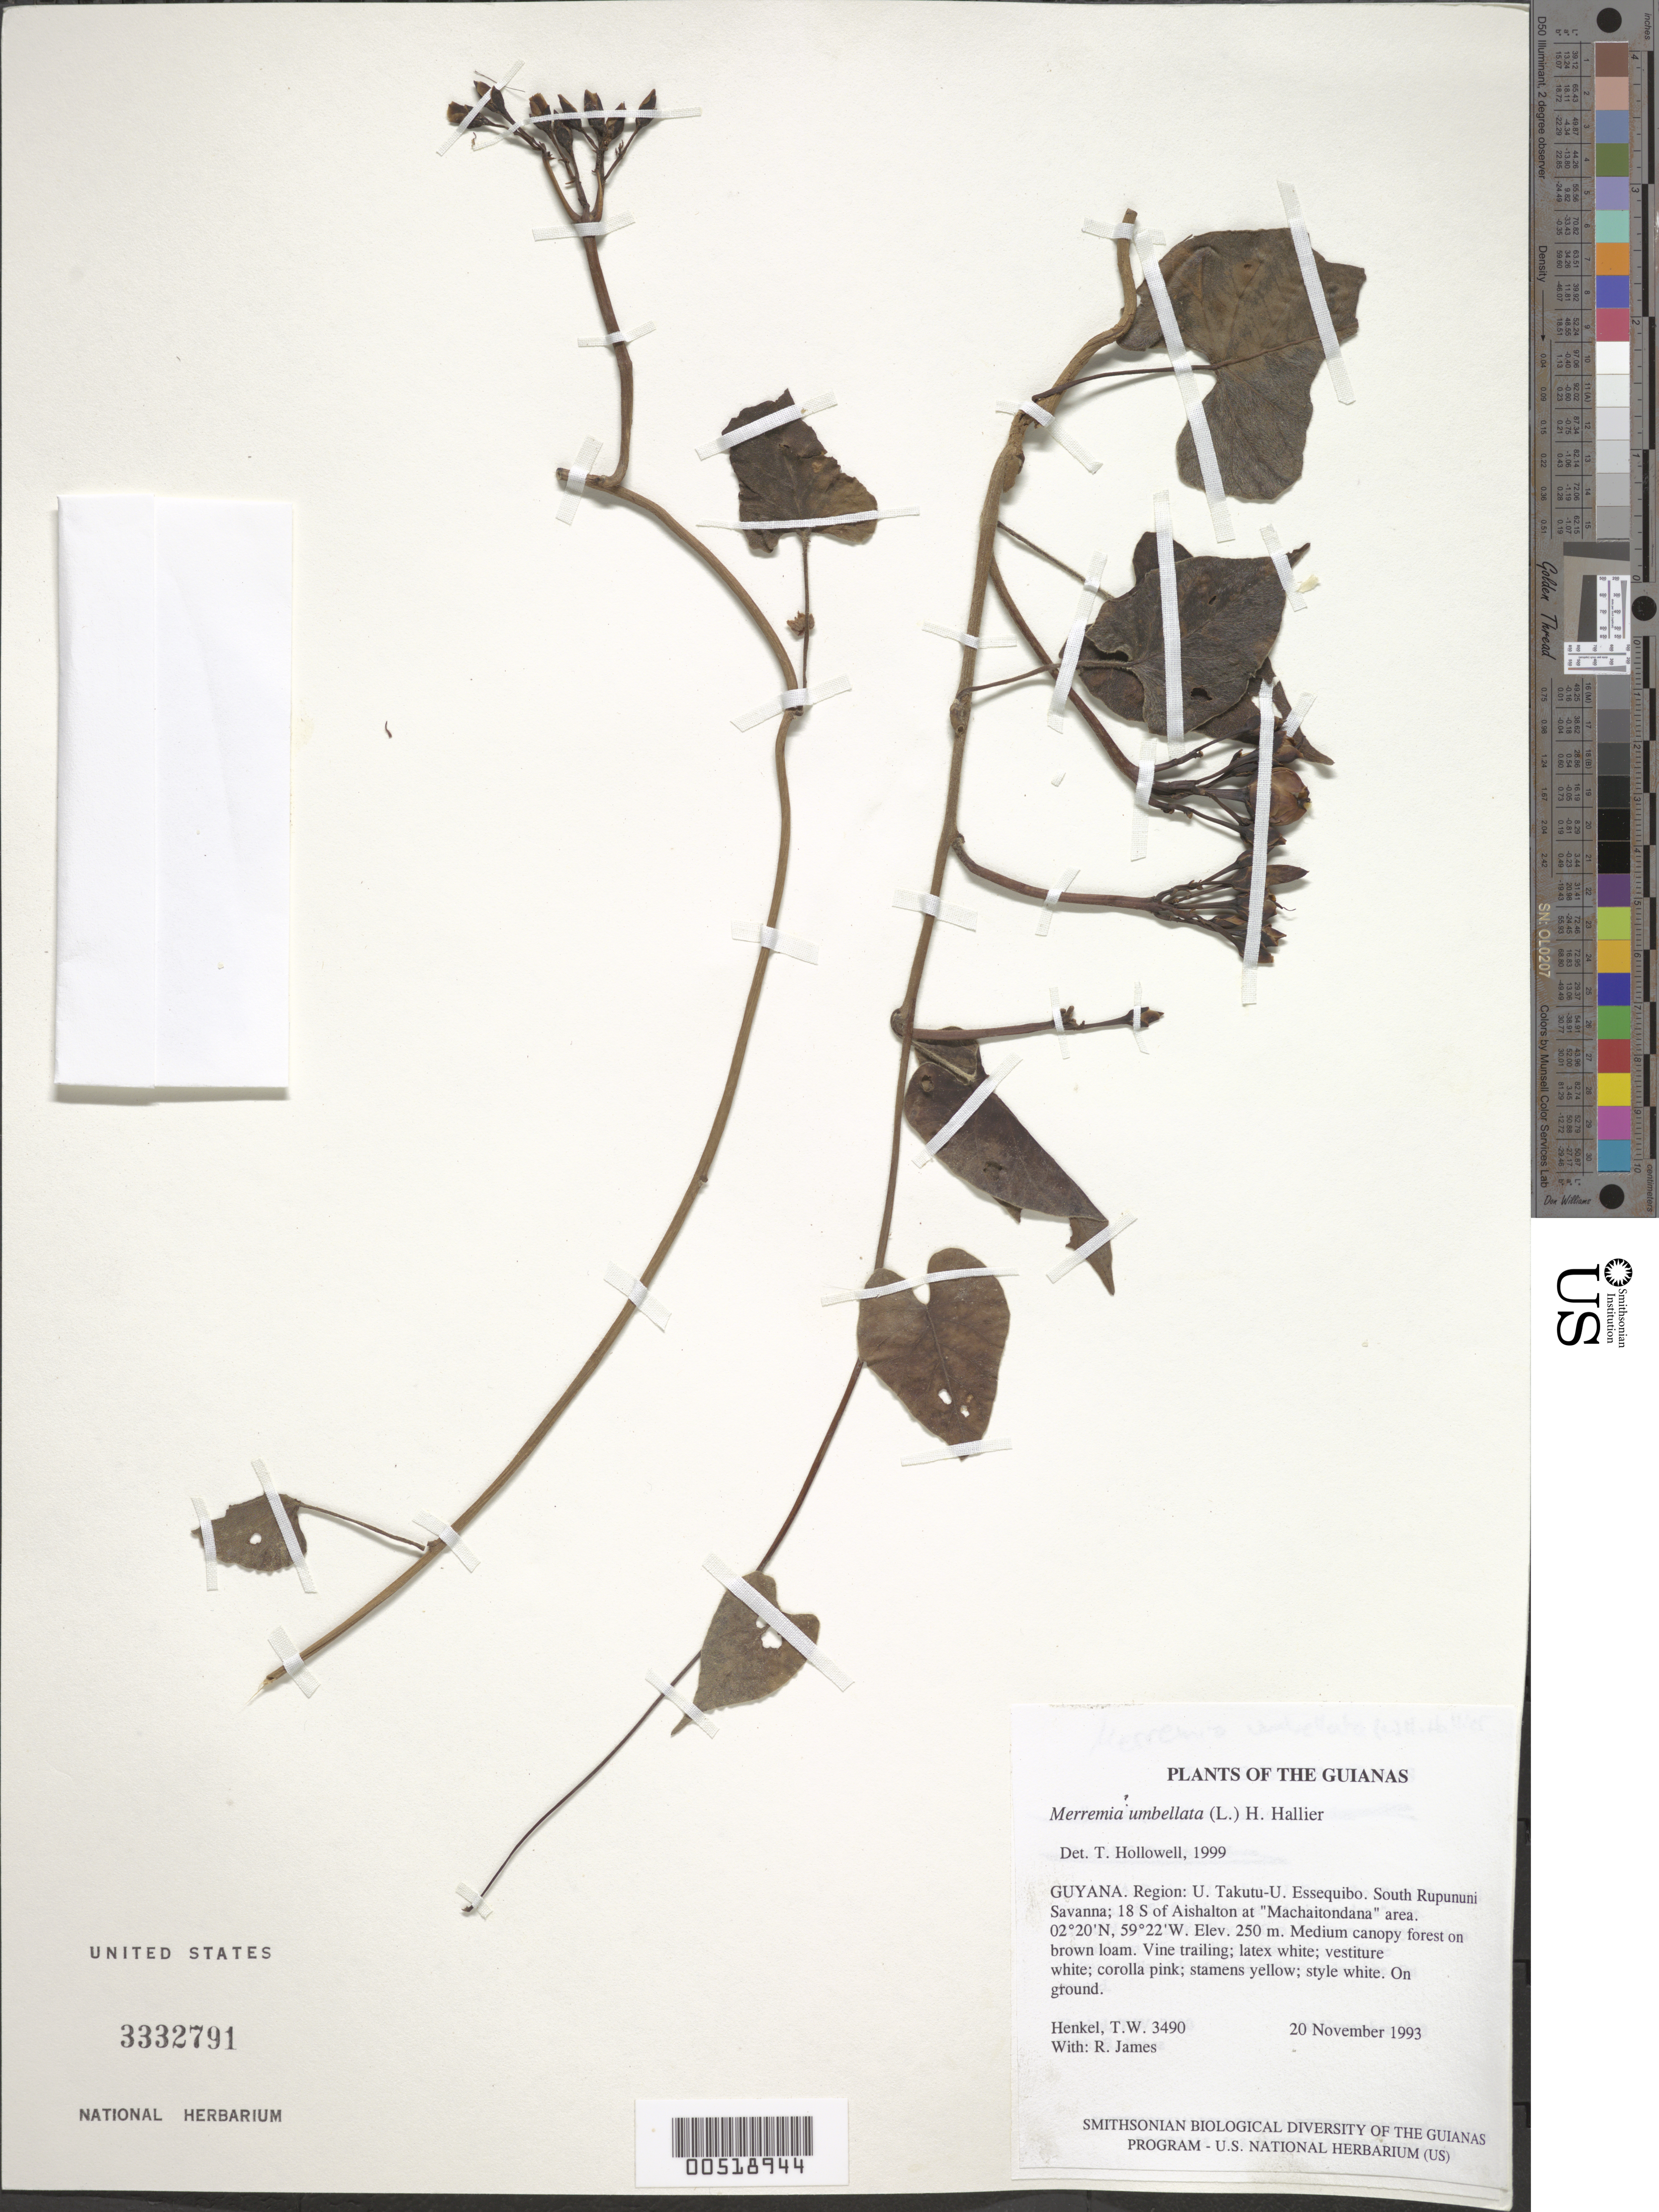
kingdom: Plantae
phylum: Tracheophyta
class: Magnoliopsida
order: Solanales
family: Convolvulaceae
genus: Camonea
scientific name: Camonea umbellata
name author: (L.) A. R. Simões & Staples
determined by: Strong, Mark T., (BOT), Smithsonian Institution - National Museum of Natural History (UNITED STATES)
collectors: T. Henkel & R. James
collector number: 3490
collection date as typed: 20 November 1993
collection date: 1993-11-20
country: Guyana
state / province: U. Takutu-U. Essequibo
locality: South Rupununi Savanna; 18 S of Aishalton at "Machaitondana" area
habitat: Medium canopy forest on brown loam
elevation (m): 250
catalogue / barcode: US 3332791